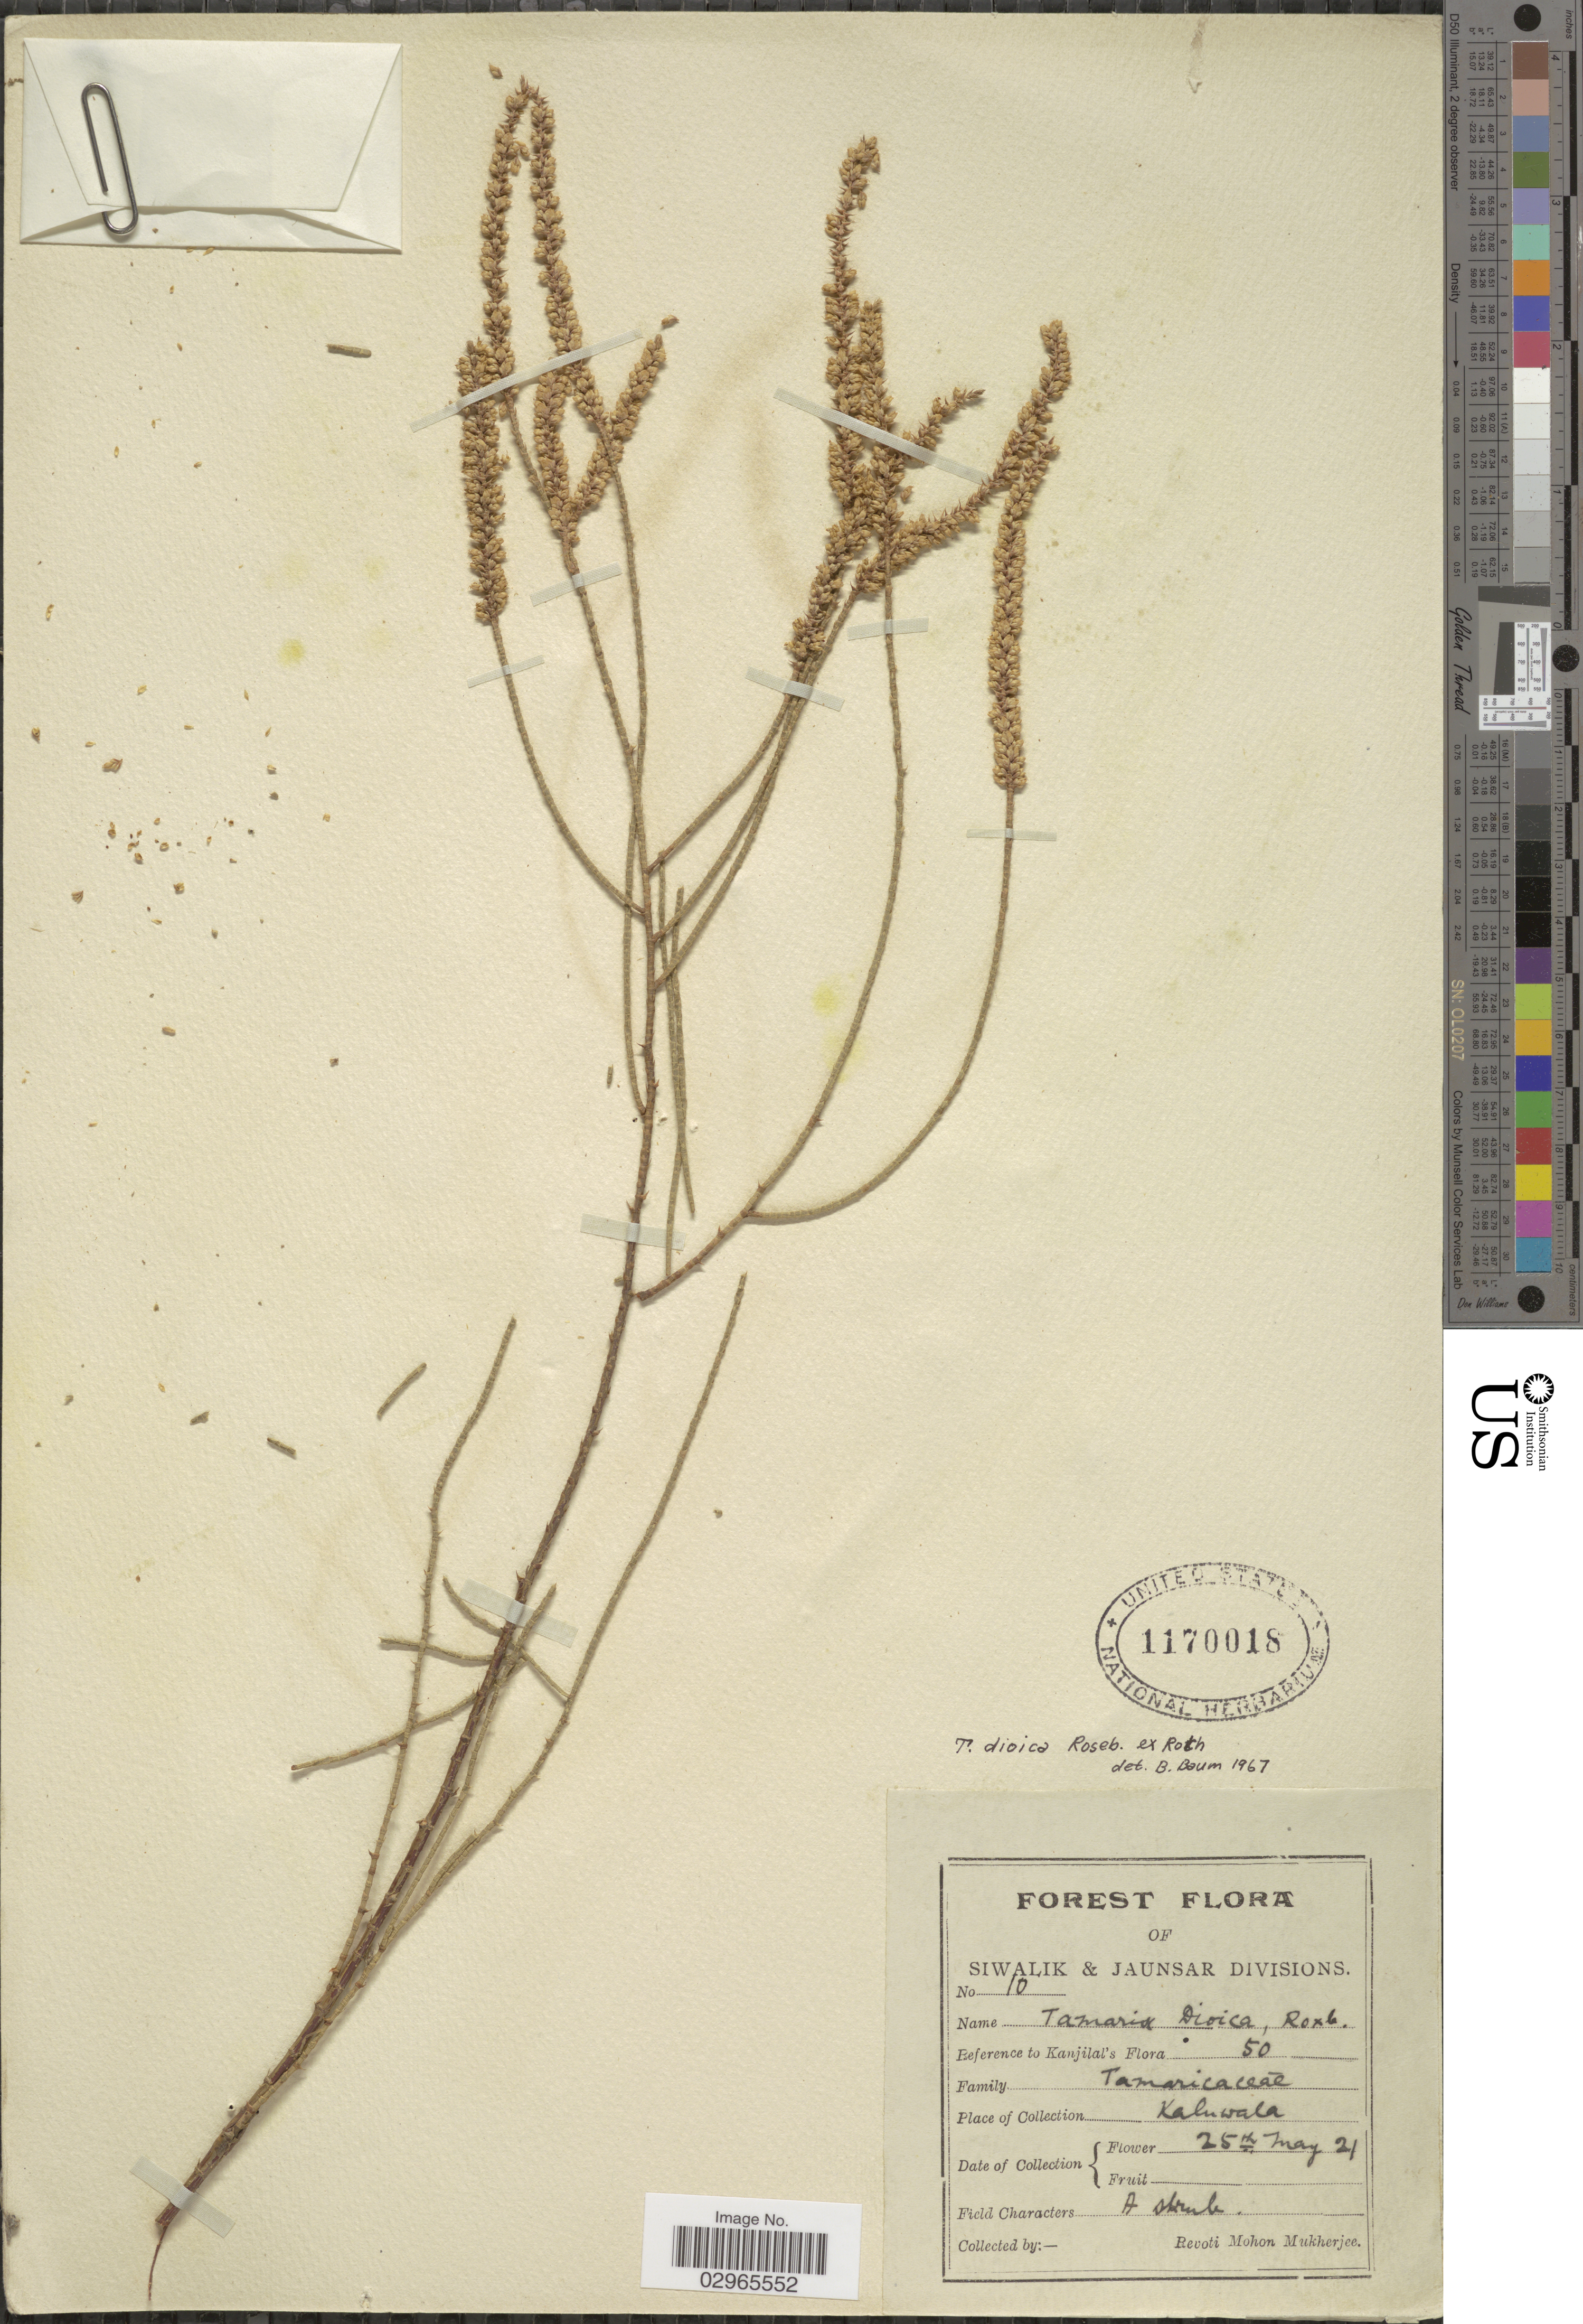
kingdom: Plantae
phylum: Tracheophyta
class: Magnoliopsida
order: Caryophyllales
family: Tamaricaceae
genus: Tamarix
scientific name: Tamarix dioica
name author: Roxb. ex Roth.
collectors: R. Mukherjee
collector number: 10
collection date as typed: Transcribed d/m/y: 25/5/21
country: India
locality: Kaluwala.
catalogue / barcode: US 1170018